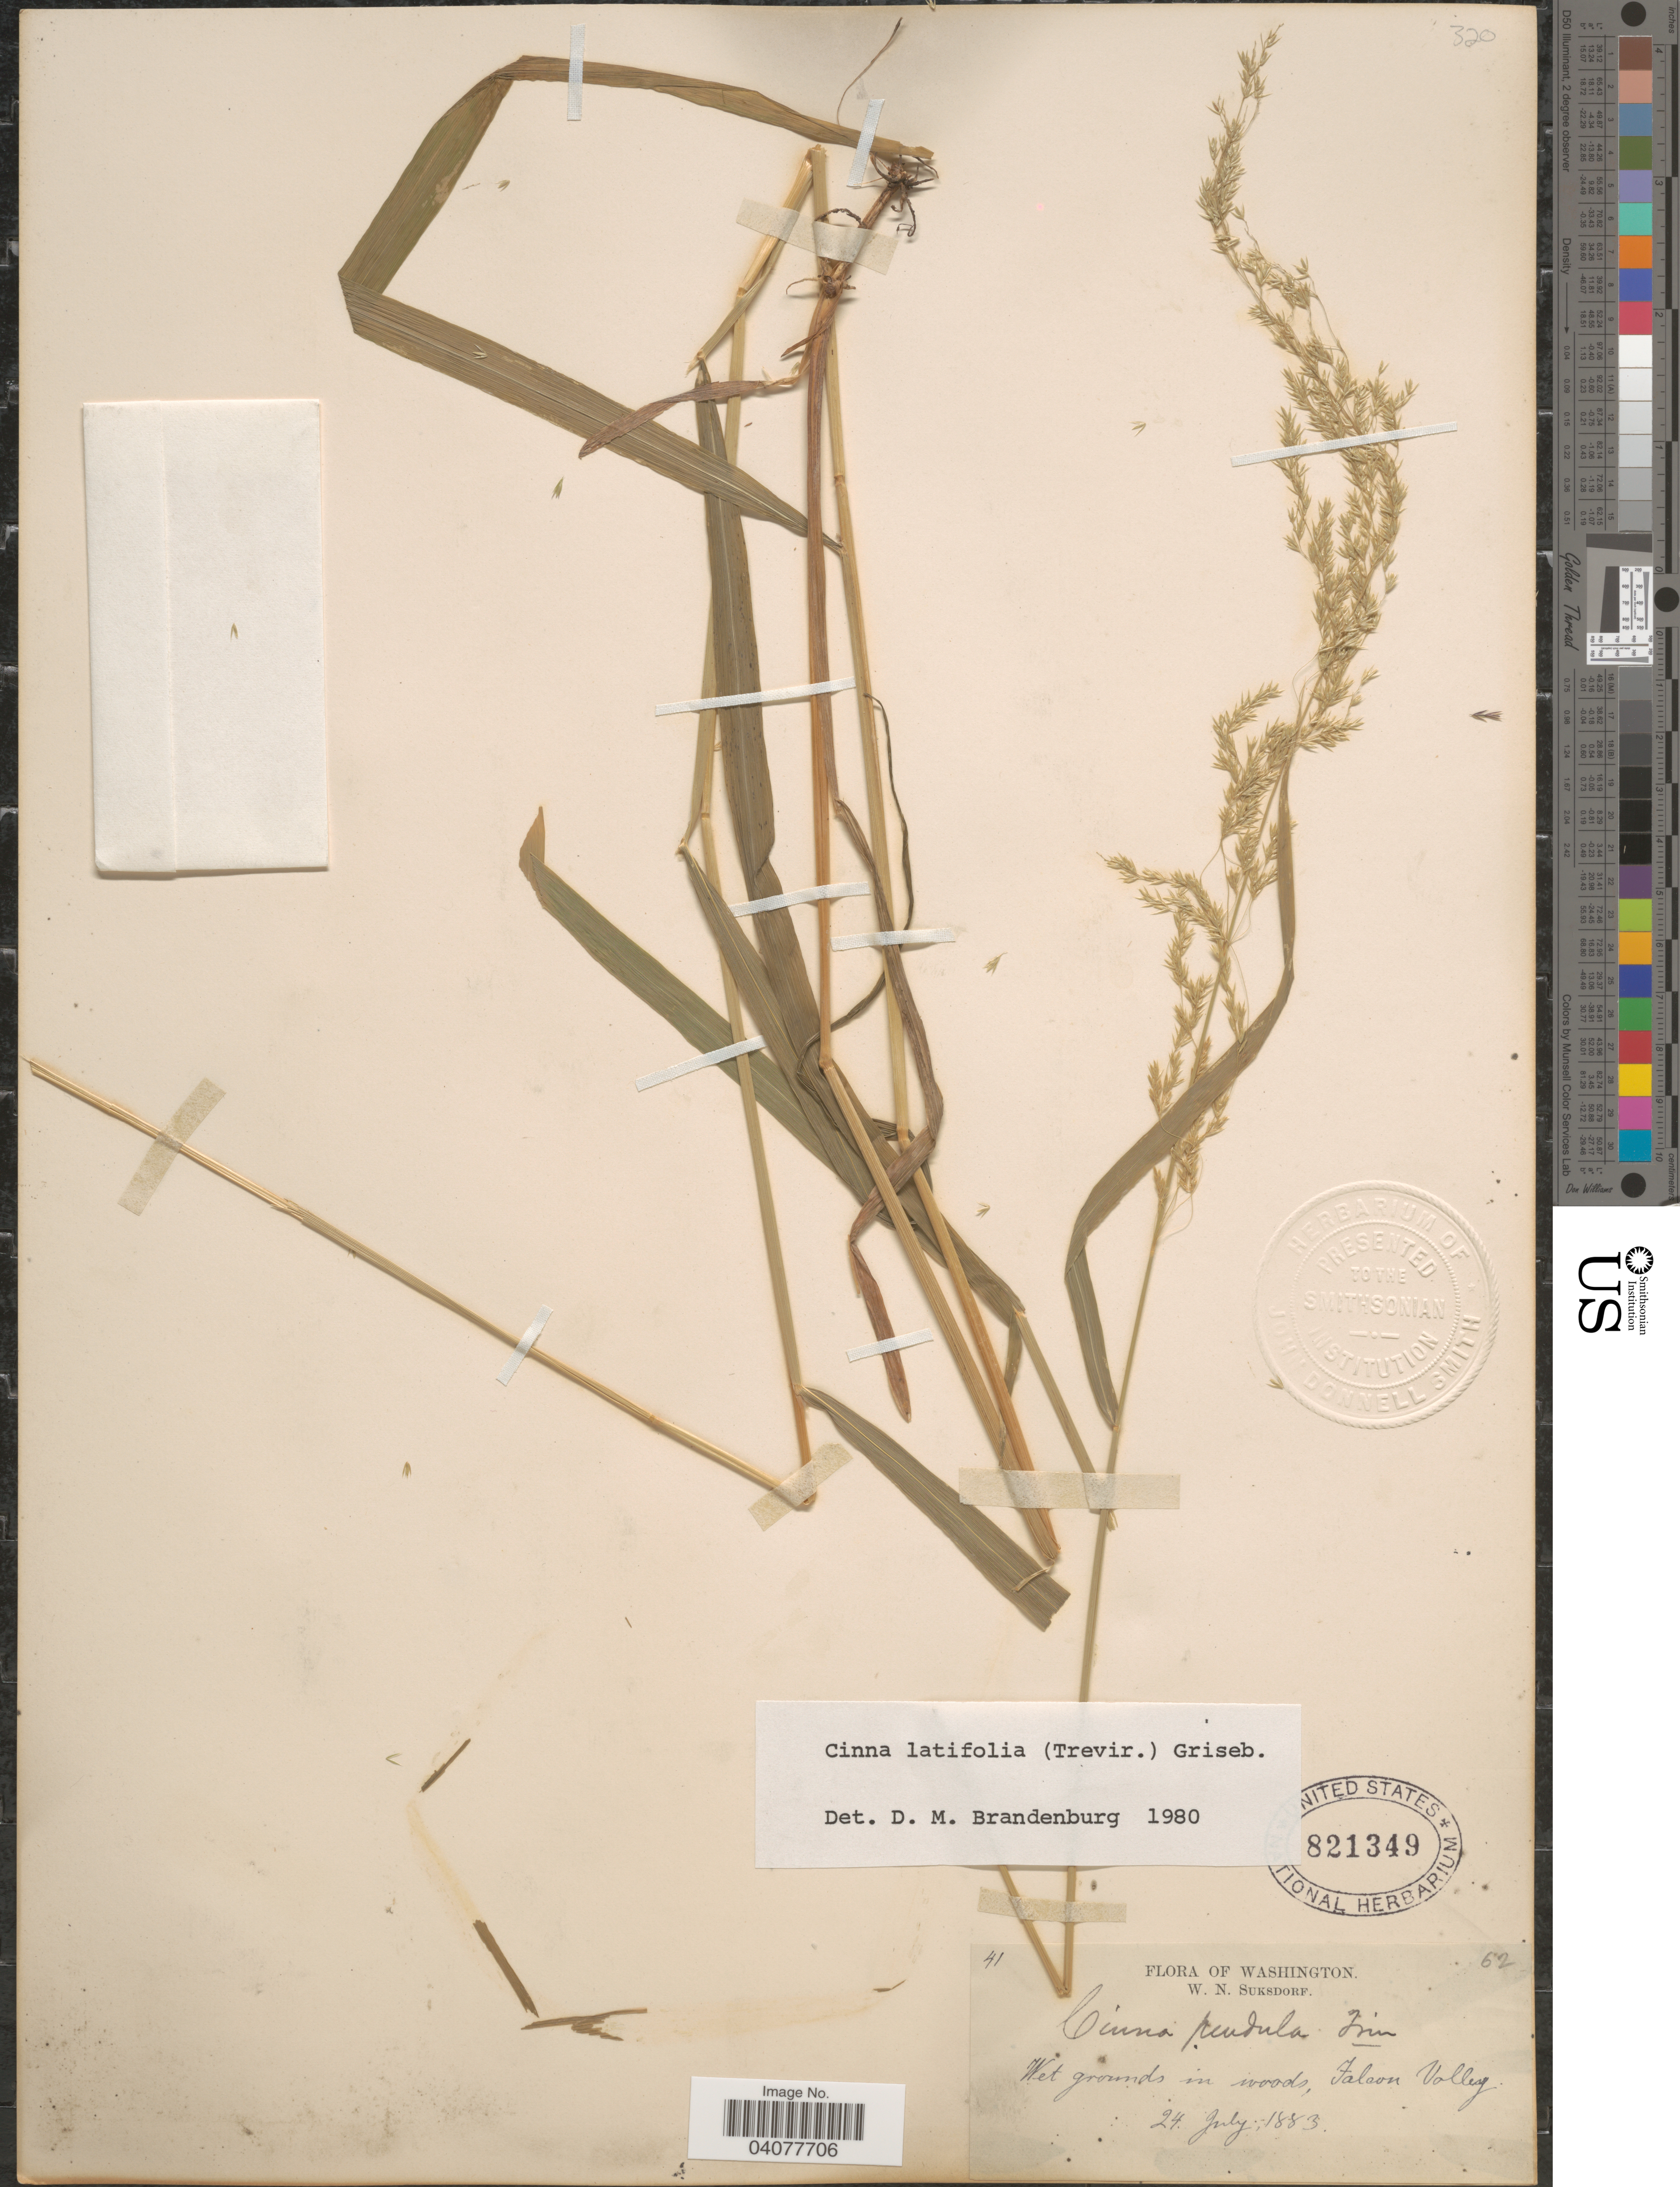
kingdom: Plantae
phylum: Tracheophyta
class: Liliopsida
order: Poales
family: Poaceae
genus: Cinna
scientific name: Cinna latifolia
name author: (Trevir. ex Goeppert) Griseb.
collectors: W. N. Suksdorf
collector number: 41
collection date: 1883-07-24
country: United States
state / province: Washington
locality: Wet grounds in woods, Falcon Valley.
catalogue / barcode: US 821349